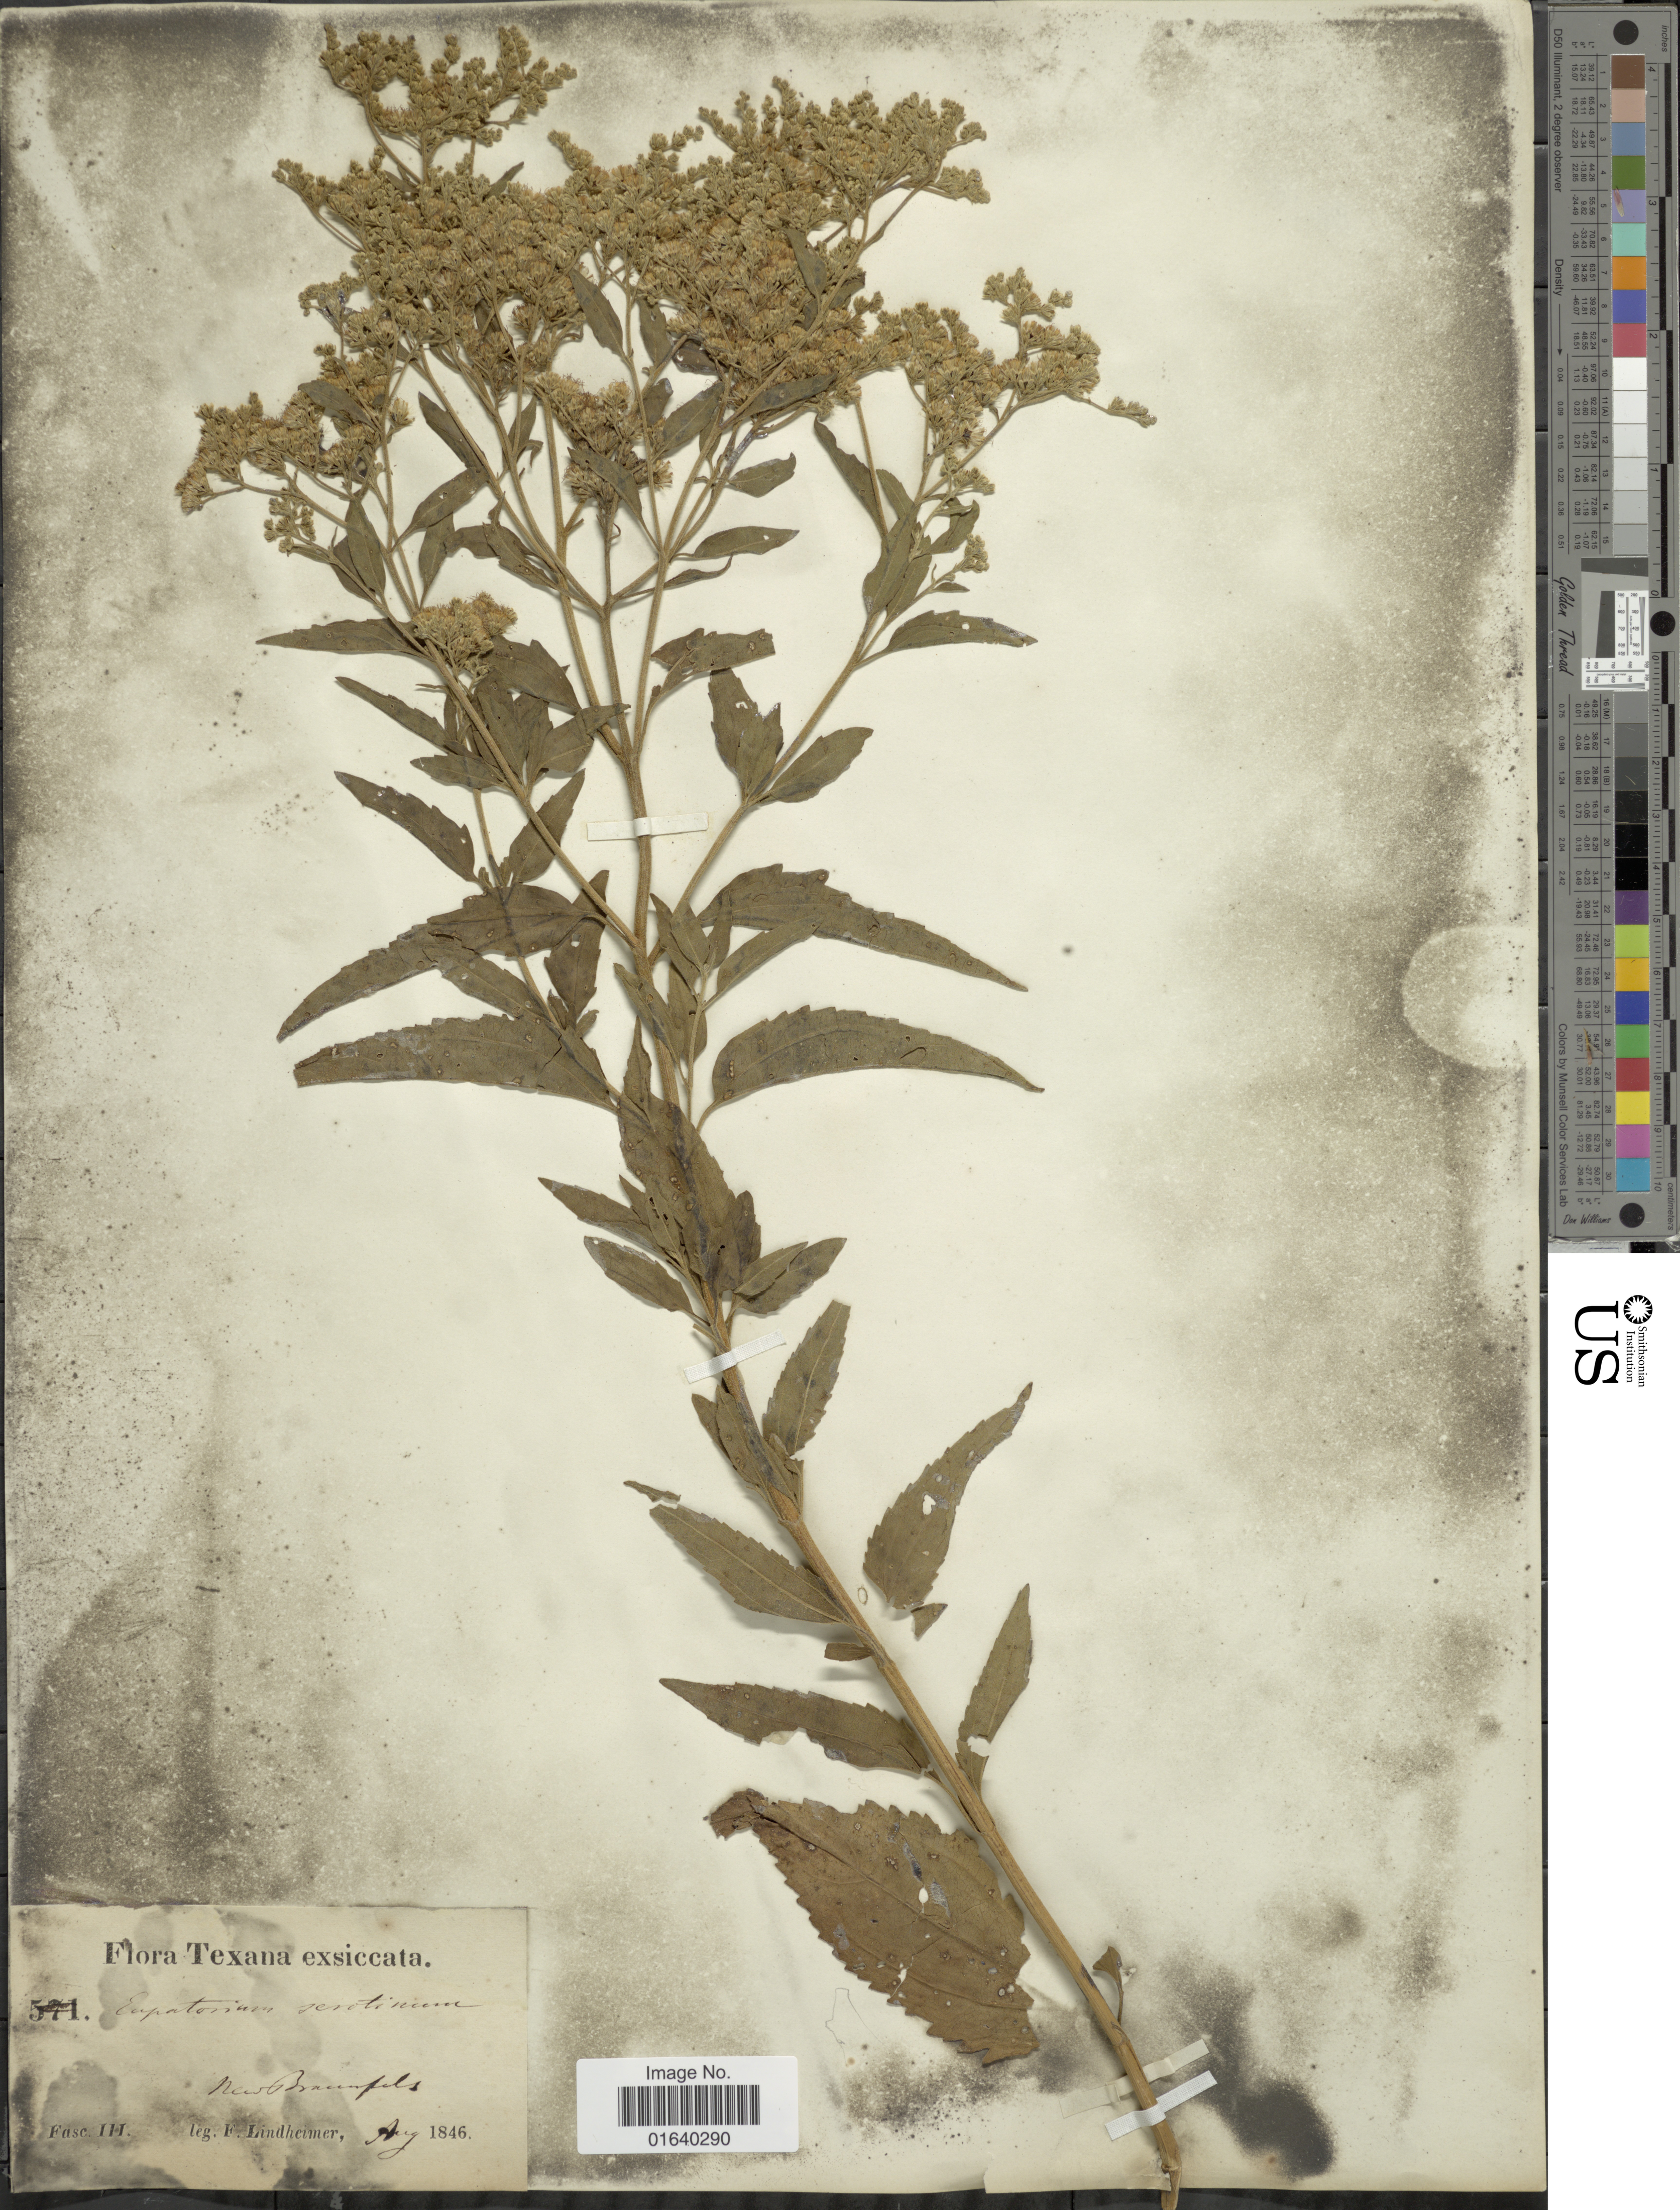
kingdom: Plantae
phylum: Tracheophyta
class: Magnoliopsida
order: Asterales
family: Asteraceae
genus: Eupatorium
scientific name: Eupatorium serotinum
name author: Michx.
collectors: F. Lindheimer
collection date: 1846-08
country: United States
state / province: Texas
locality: Mew Braunfels